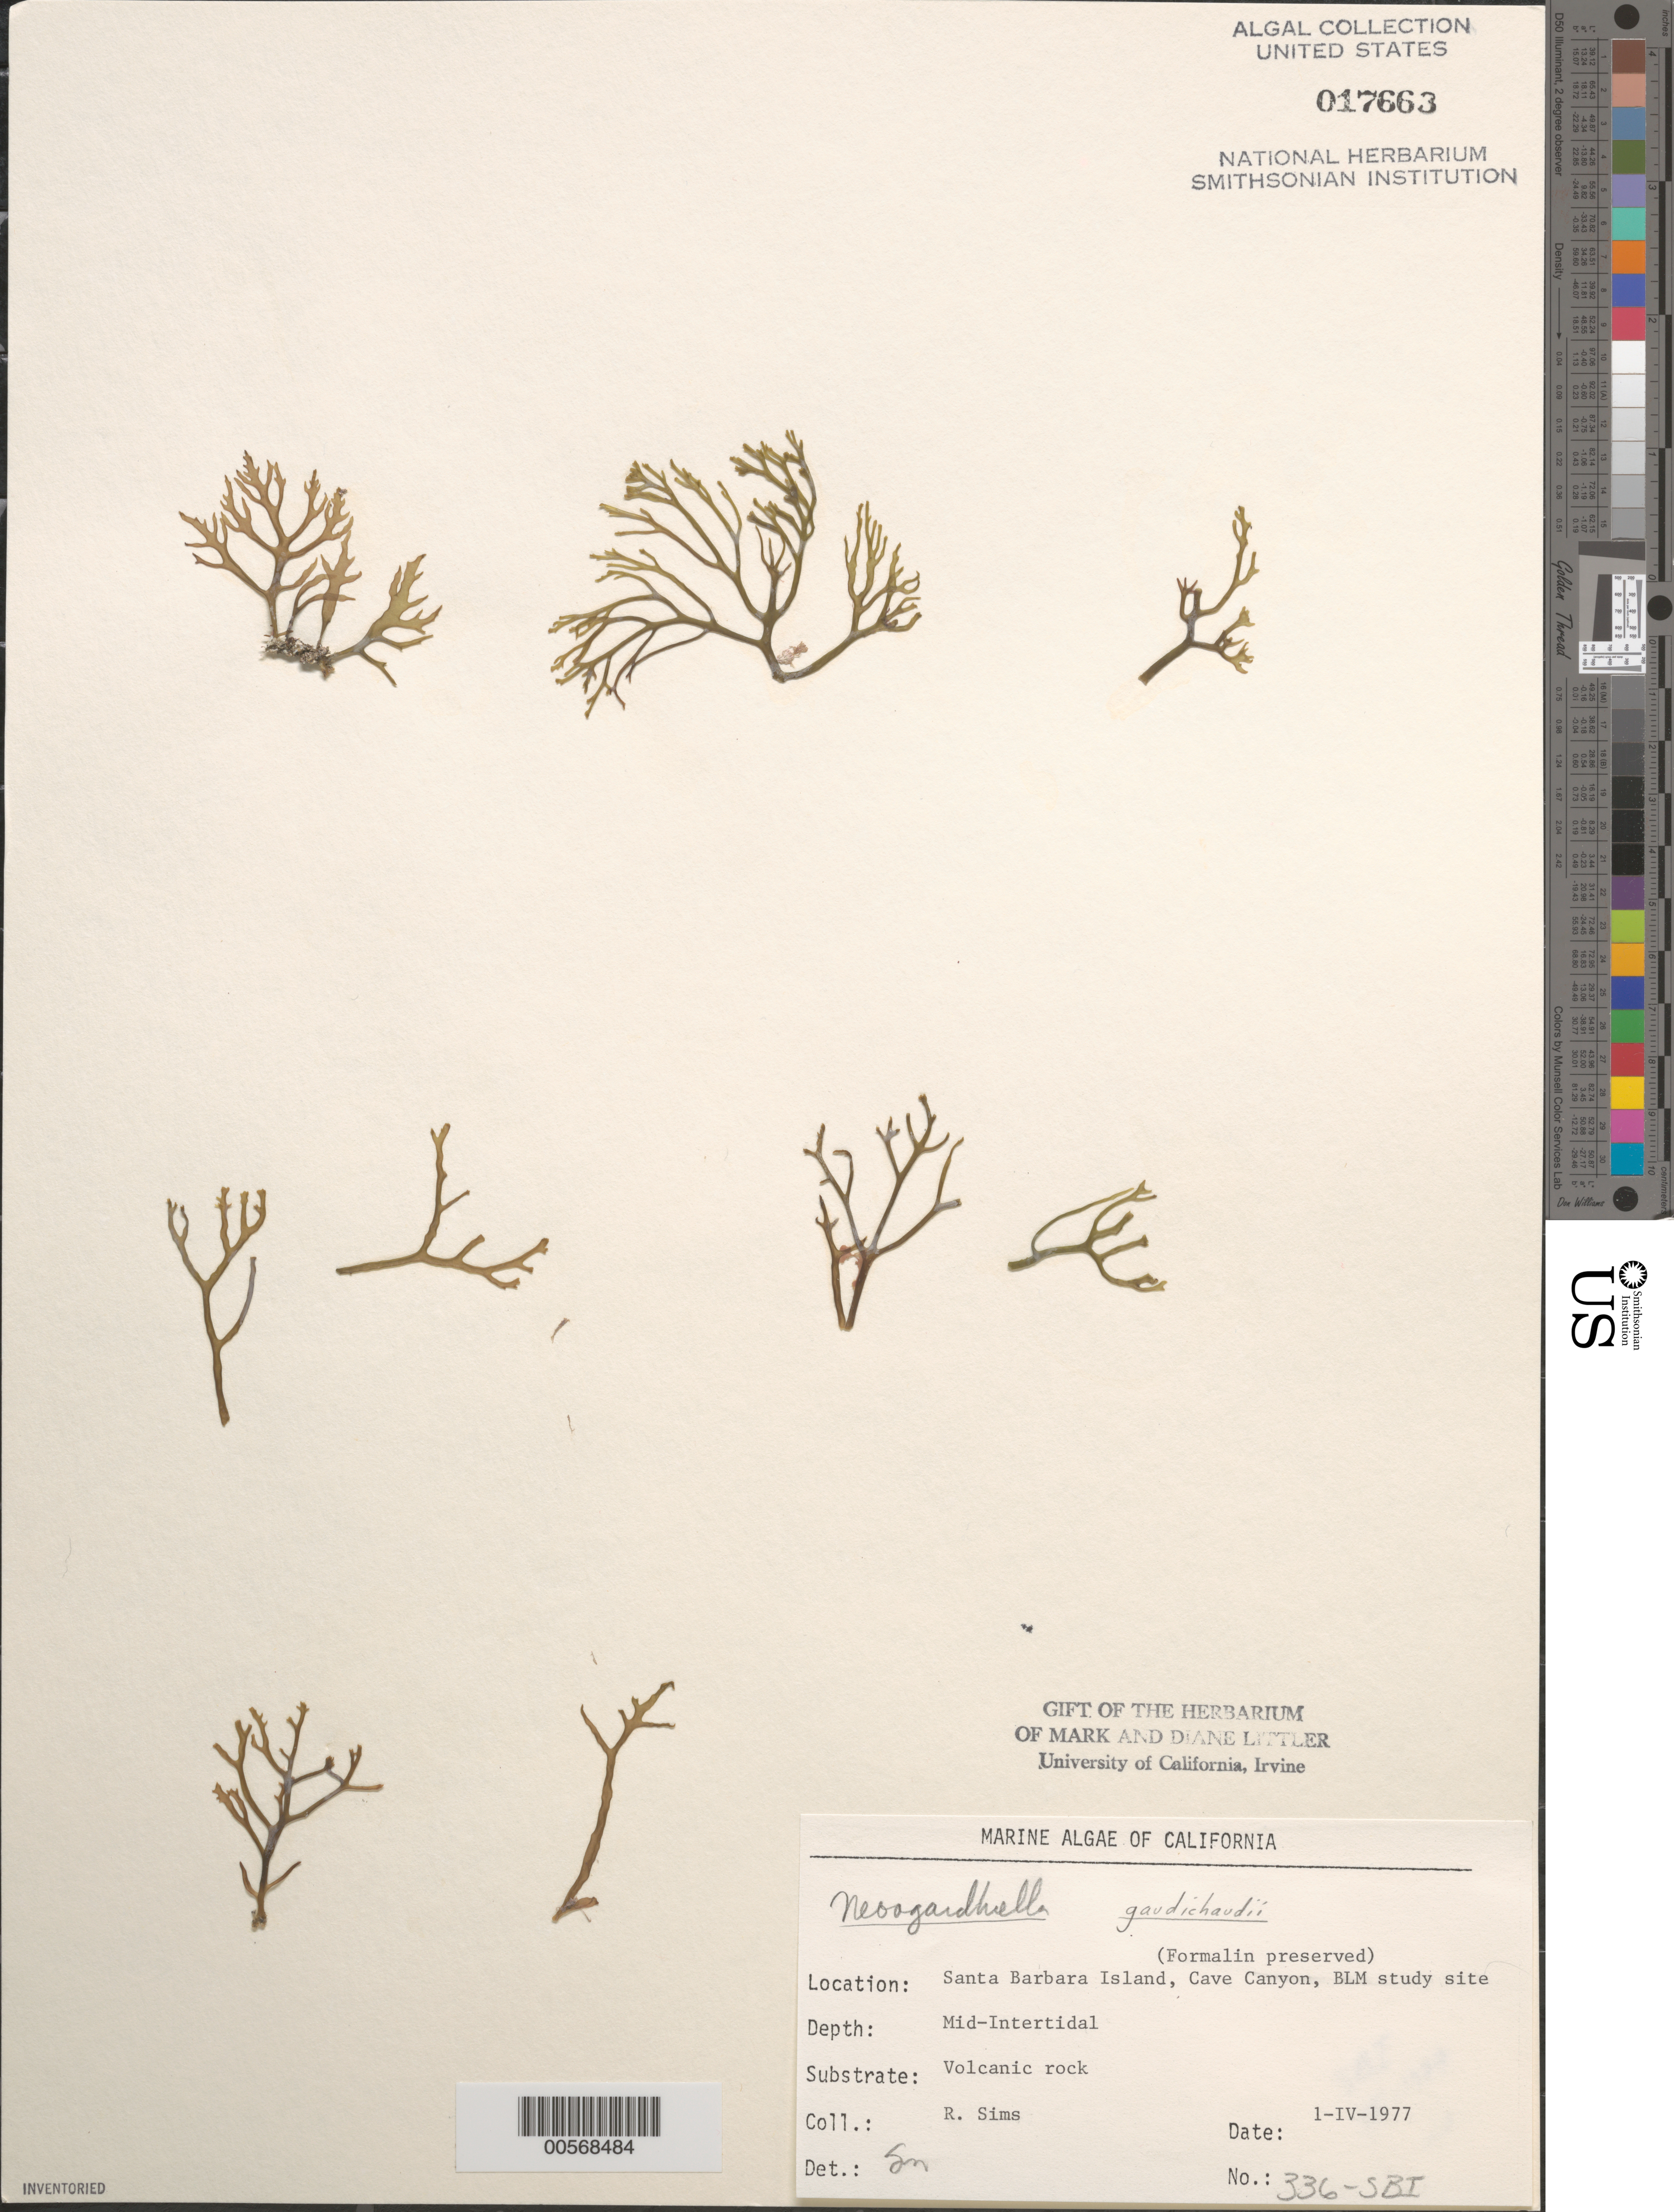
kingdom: Plantae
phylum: Rhodophyta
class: Florideophyceae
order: Gigartinales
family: Solieriaceae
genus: Sarcodiotheca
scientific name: Sarcodiotheca gaudichaudii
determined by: Algae name updating Project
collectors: R. H. Sims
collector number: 336-sbi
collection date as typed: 01 Apr 1977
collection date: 1977-04-01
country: United States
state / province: California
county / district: Santa Barbara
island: Santa Barbara Island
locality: Cave Canyon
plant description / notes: BLM-SOCALBIGHT Rocky Intertidal Survey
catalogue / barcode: US 17663